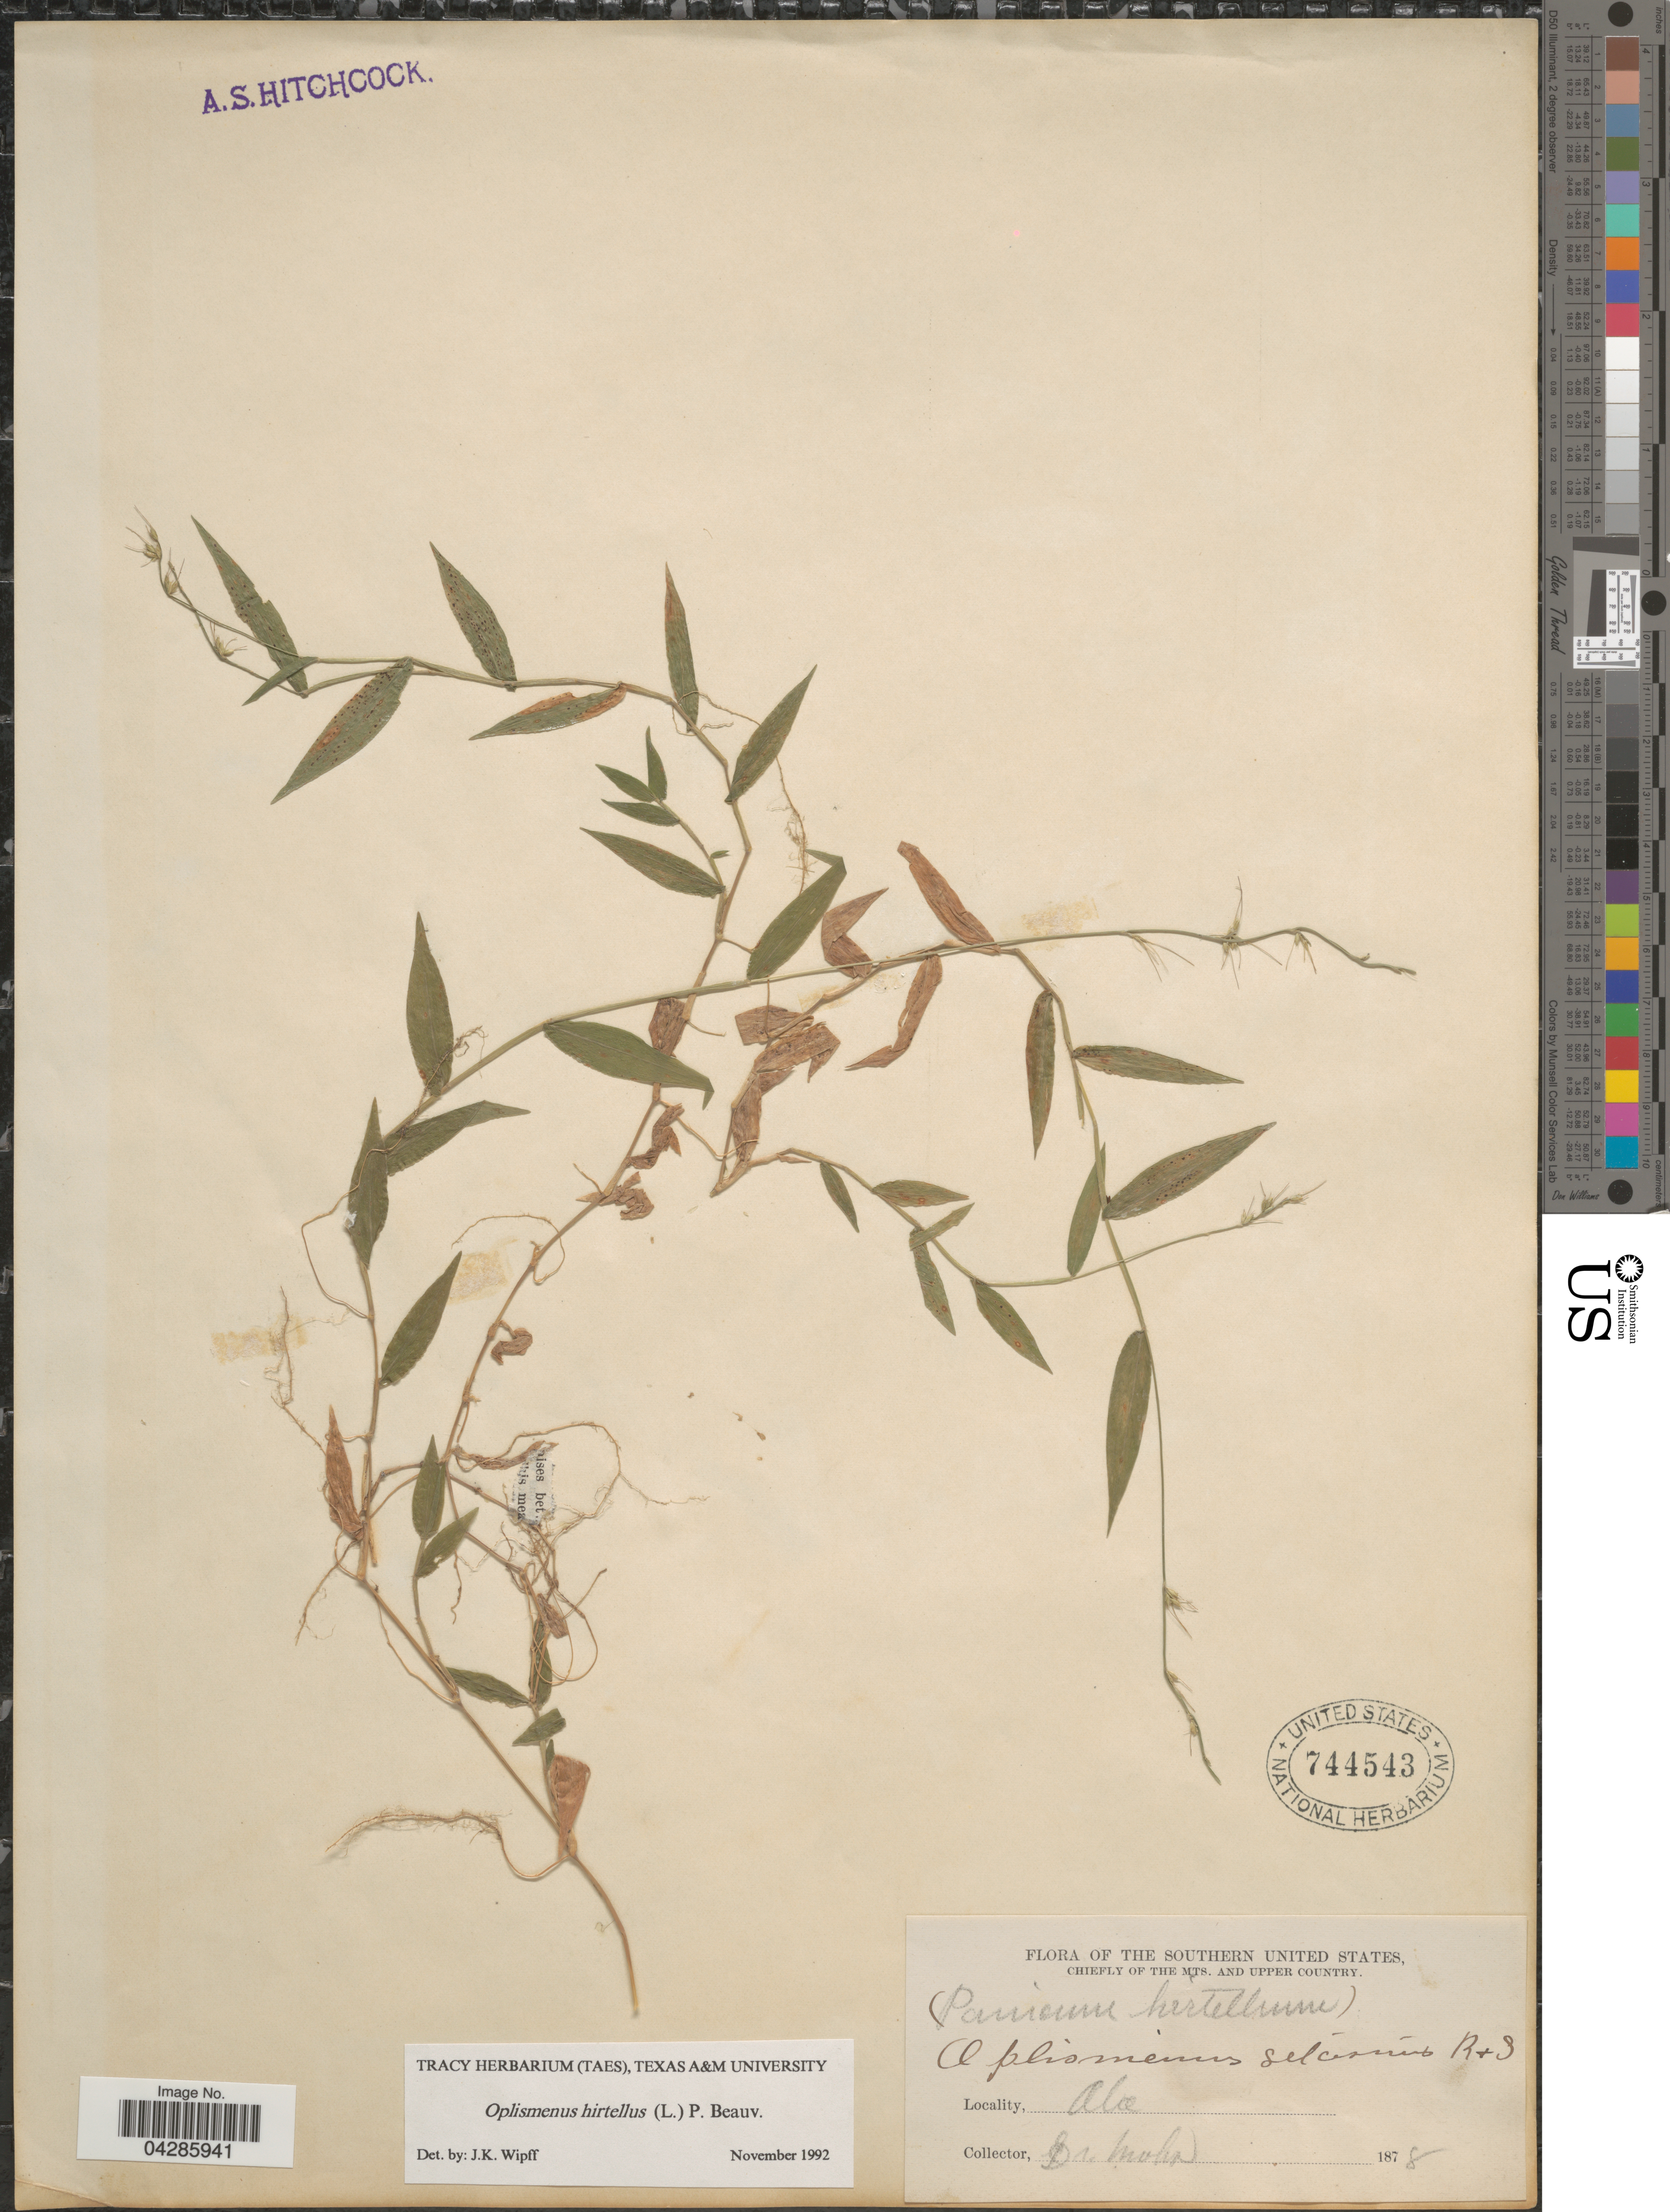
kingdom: Plantae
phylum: Tracheophyta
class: Liliopsida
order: Poales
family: Poaceae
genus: Oplismenus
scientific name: Oplismenus hirtellus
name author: (L.) P. Beauv.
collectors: Mohr, --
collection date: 1878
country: United States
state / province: Alabama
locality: Southern United States. Chiefly of the Mts. and Upper Country.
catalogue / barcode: US 744543